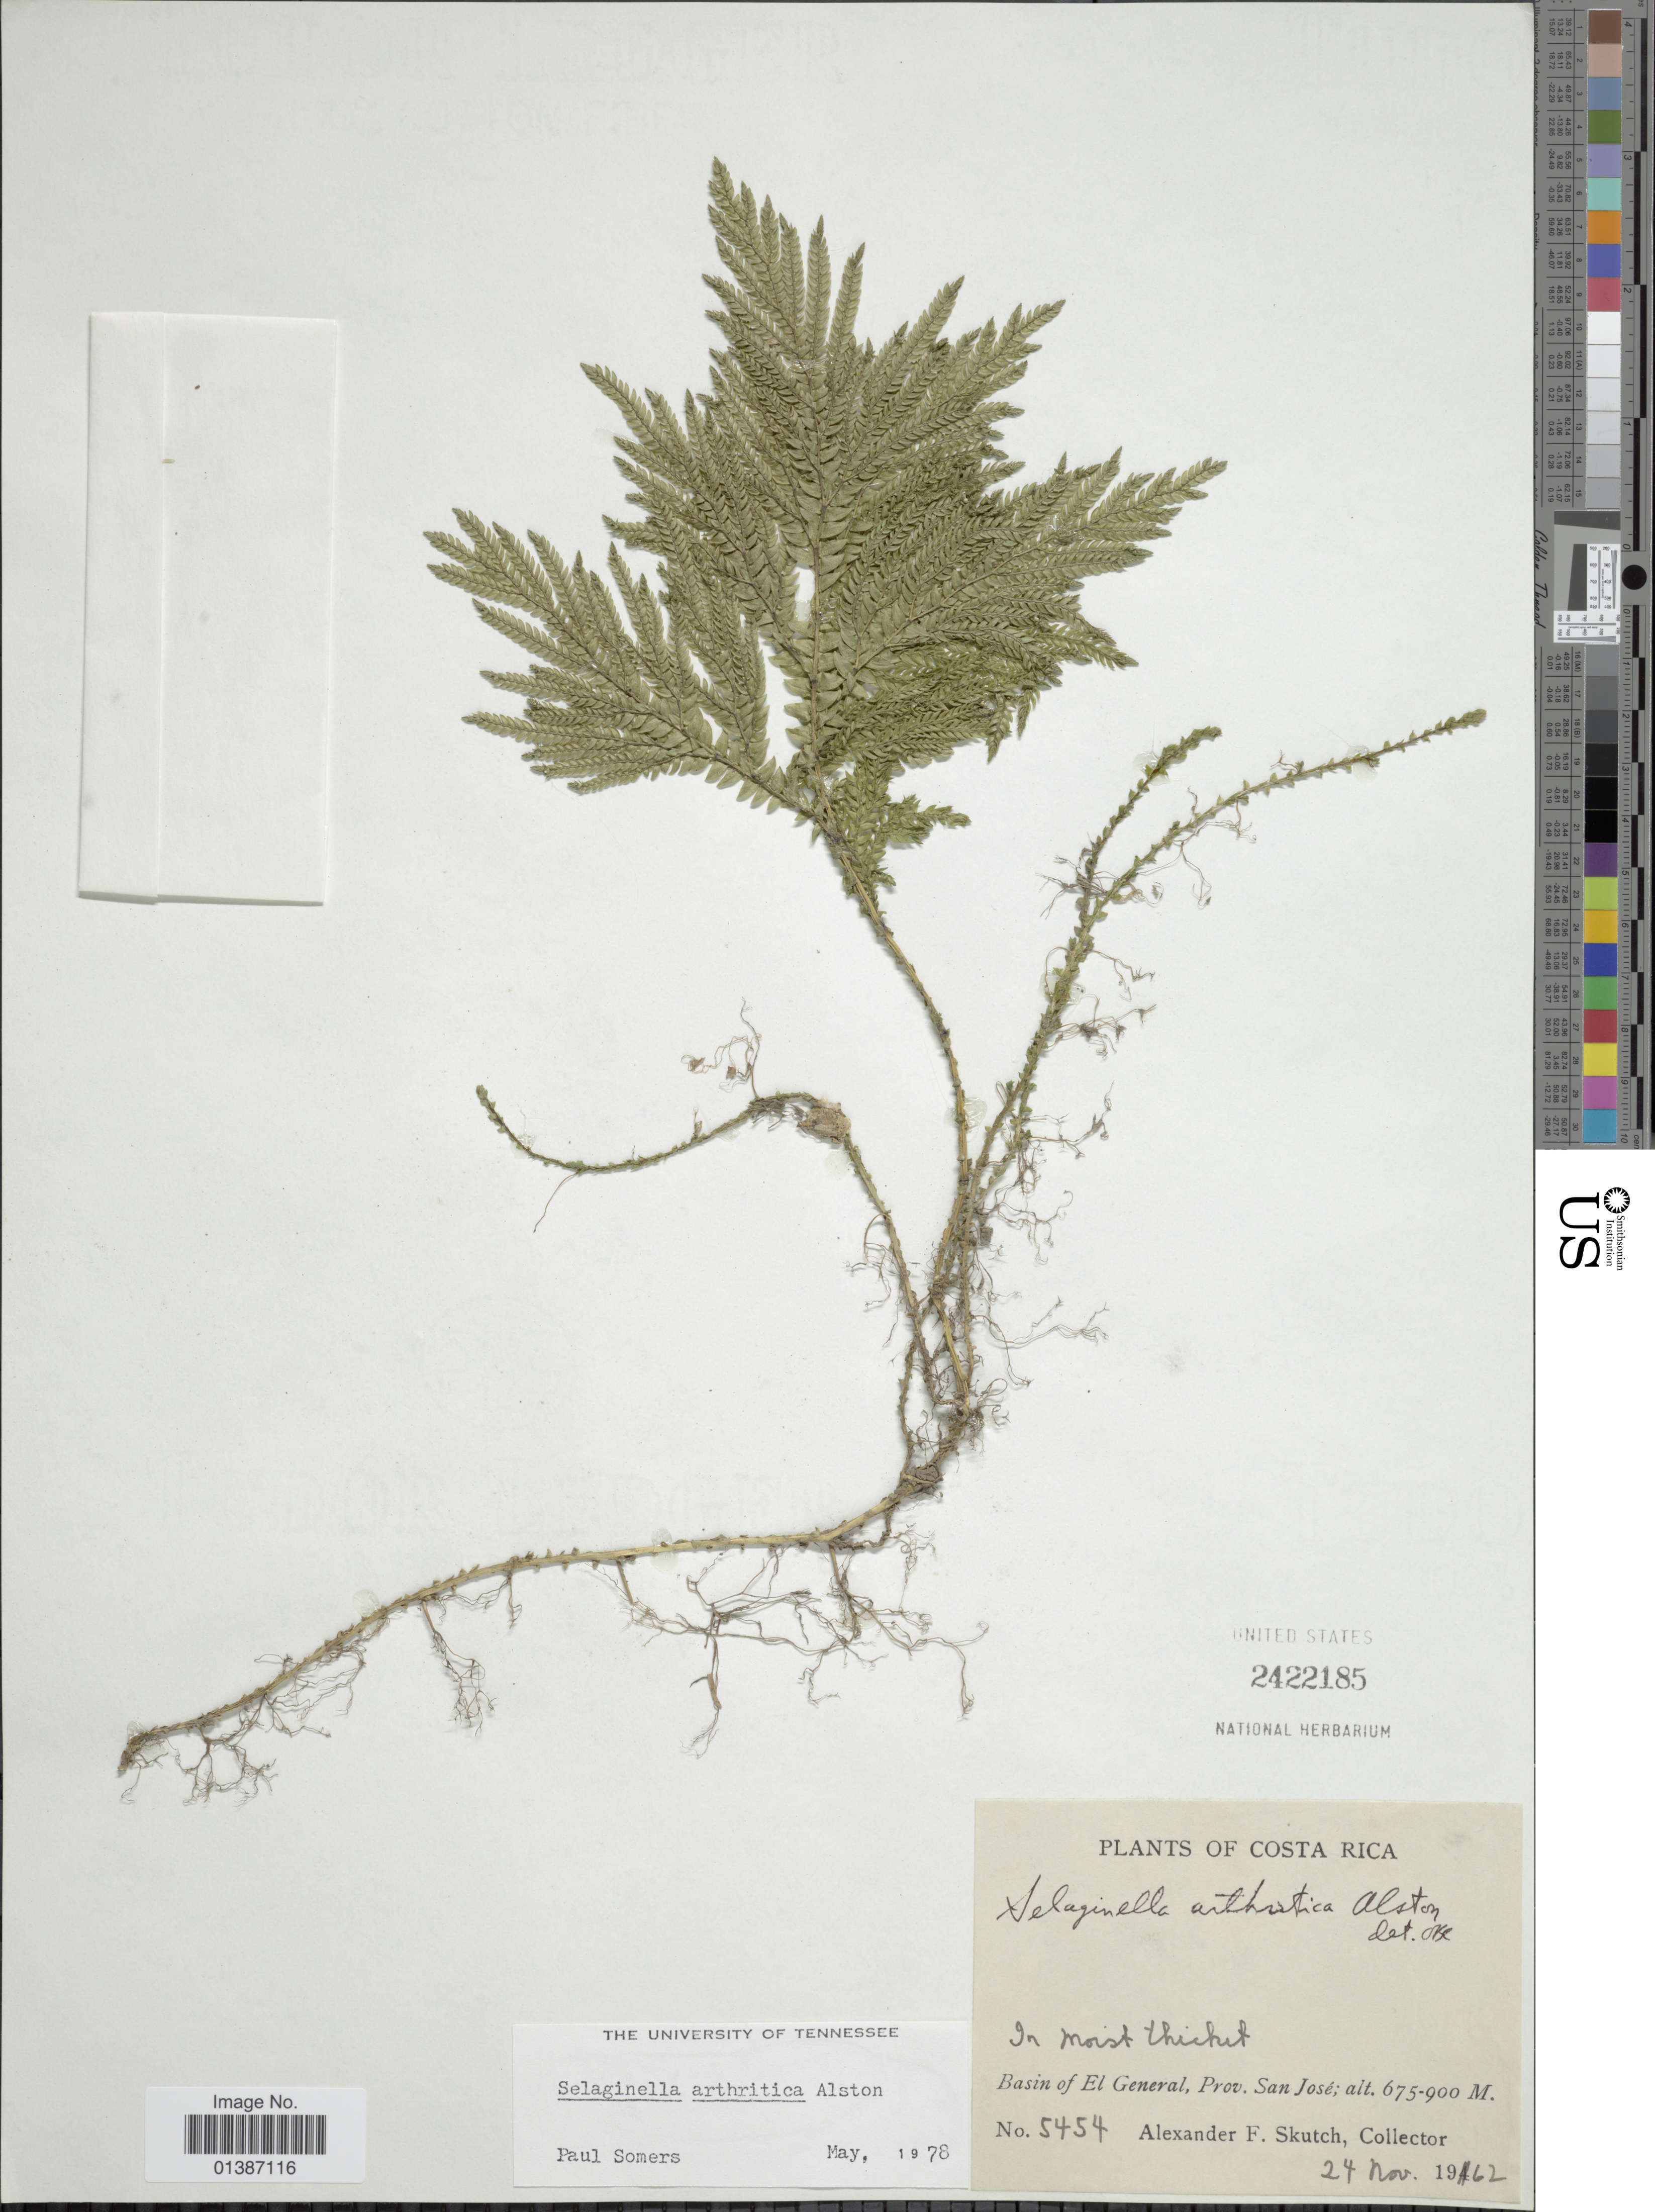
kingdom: Plantae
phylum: Tracheophyta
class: Lycopodiopsida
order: Selaginellales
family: Selaginellaceae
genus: Selaginella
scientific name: Selaginella arthritica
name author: Alston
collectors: A. F. Skutch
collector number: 5454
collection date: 1962-11-24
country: Costa Rica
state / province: San José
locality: Basin of El General, Prov. San José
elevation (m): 675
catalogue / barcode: US 2422185